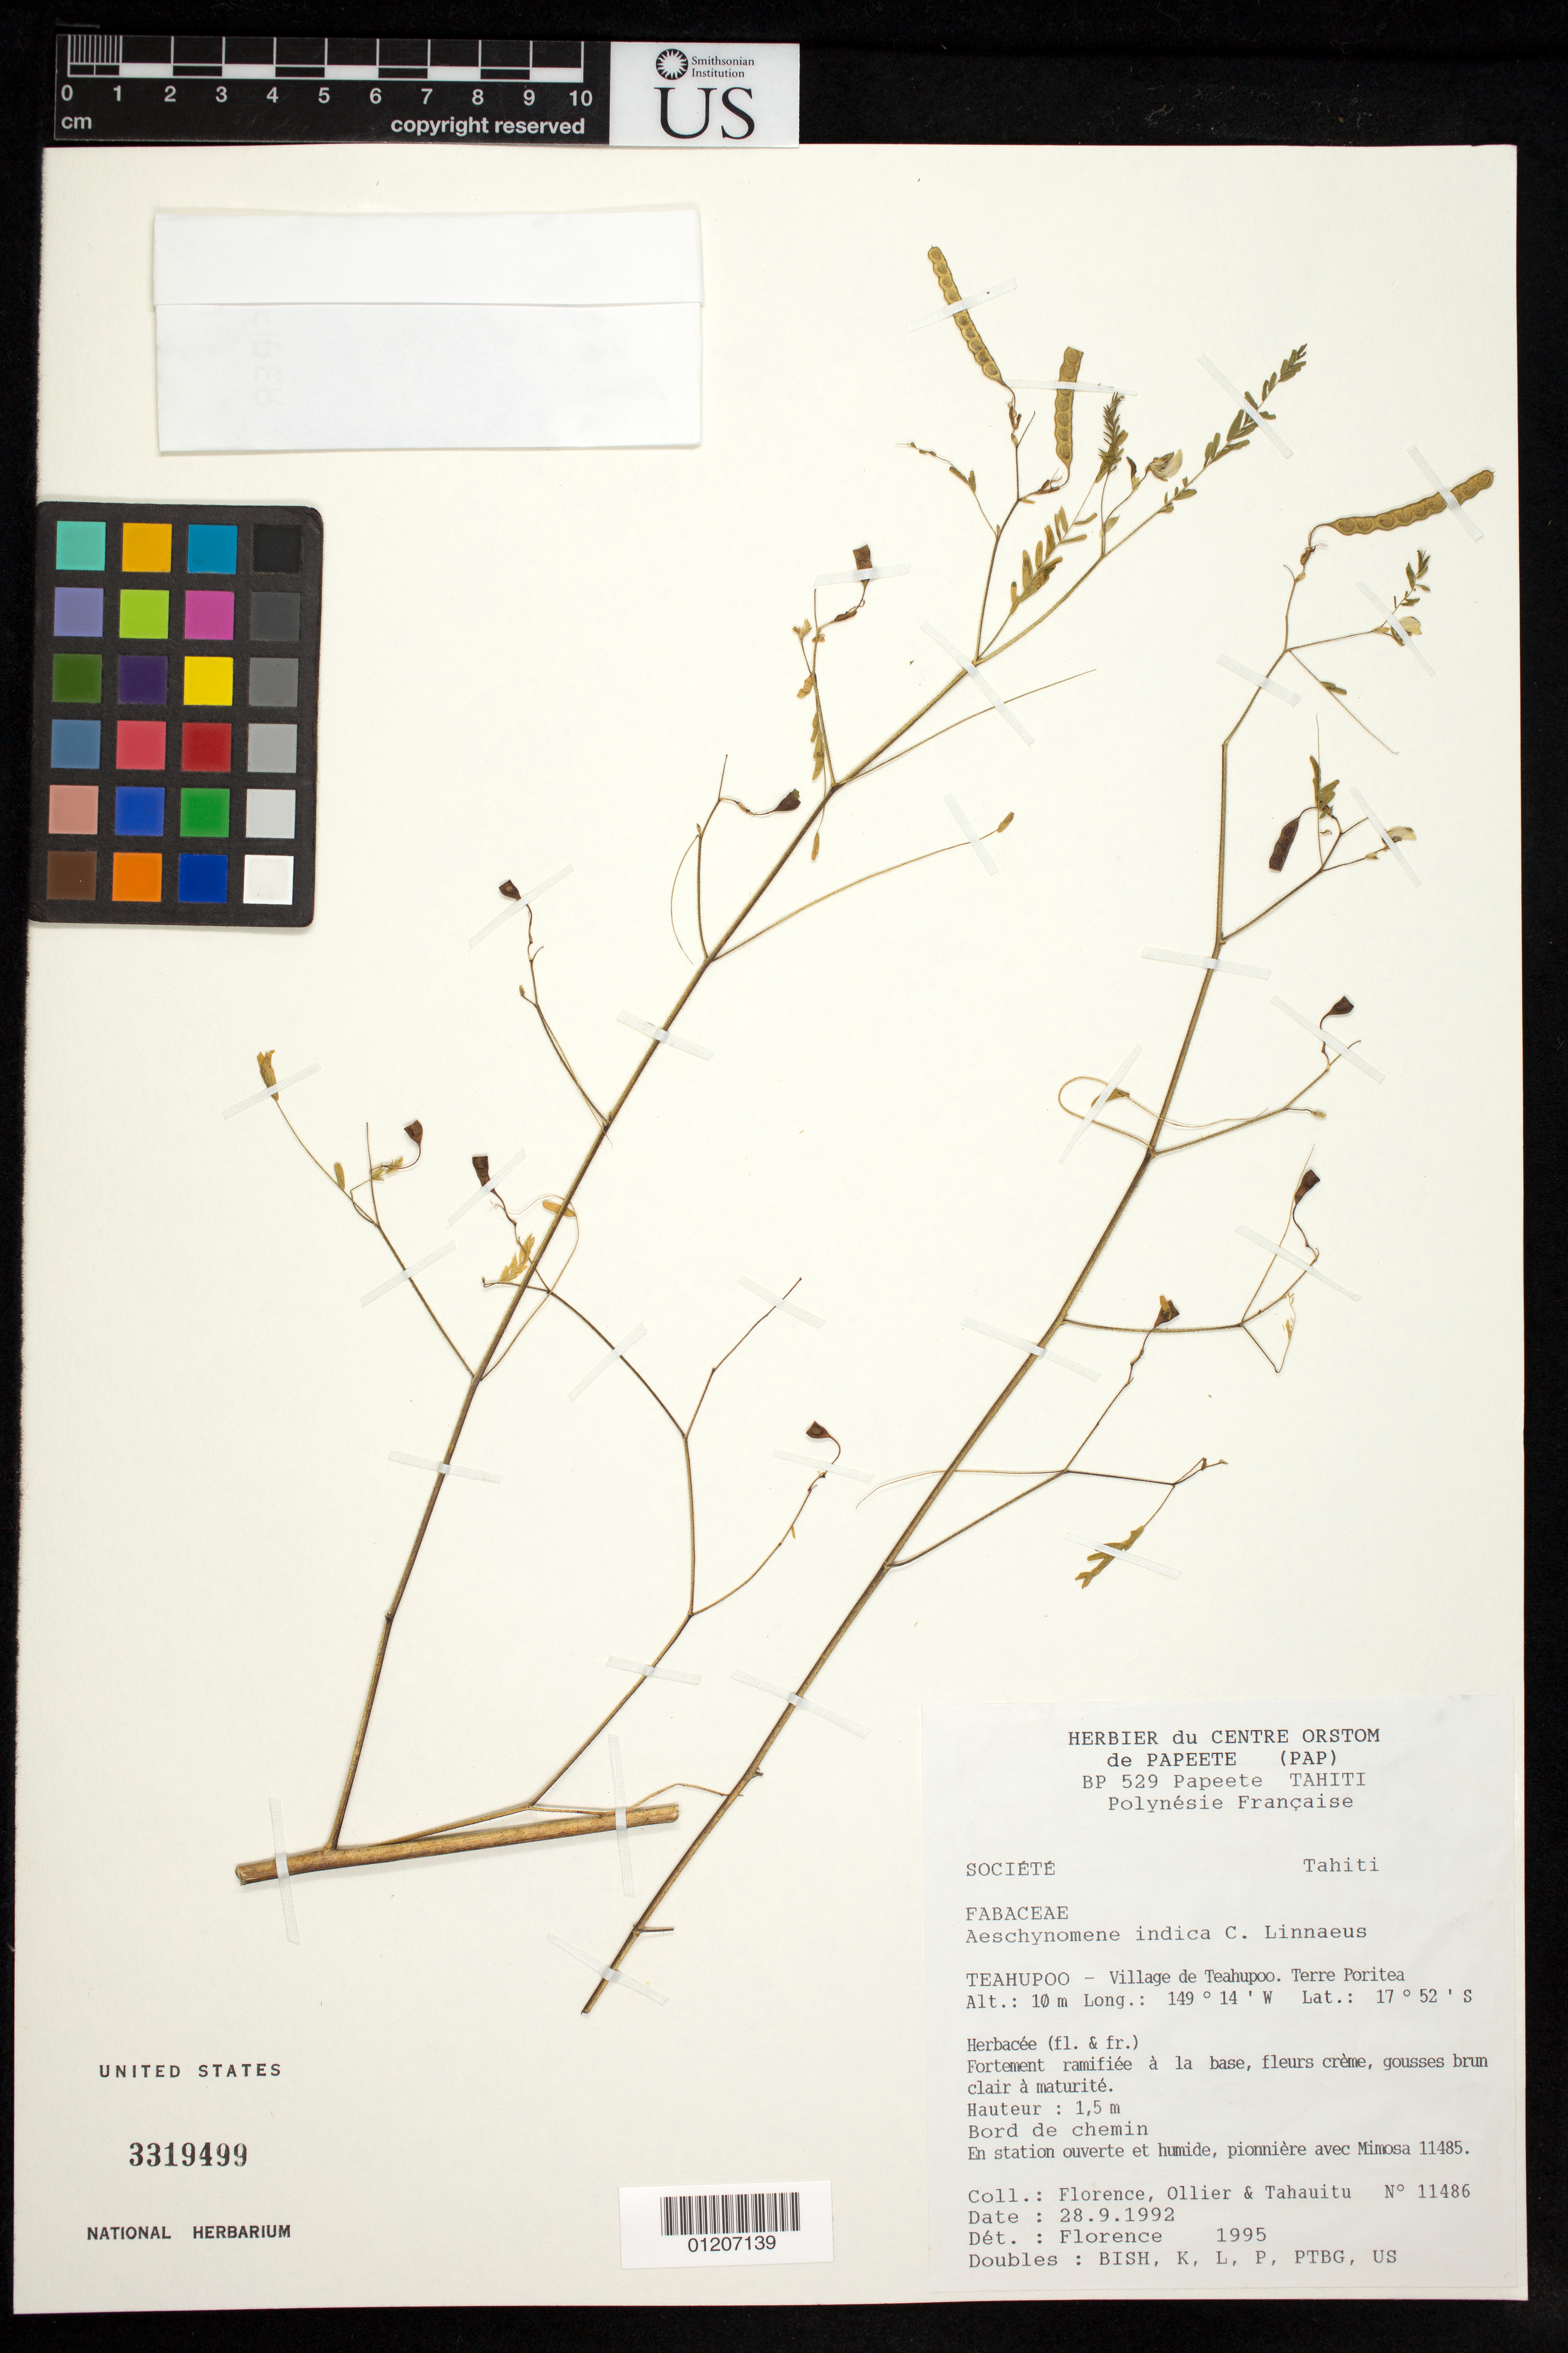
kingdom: Plantae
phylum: Tracheophyta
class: Magnoliopsida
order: Fabales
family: Fabaceae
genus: Aeschynomene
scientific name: Aeschynomene indica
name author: L.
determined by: Florence, J.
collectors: J. Florence, -. Ollier & Tahauitu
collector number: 11486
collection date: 1992-09-28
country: French Polynesia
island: Tahiti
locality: Teahupoo - Village de Teahupoo. Terre Poritea.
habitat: En station ouverte et humide.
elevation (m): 10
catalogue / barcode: US 3319499